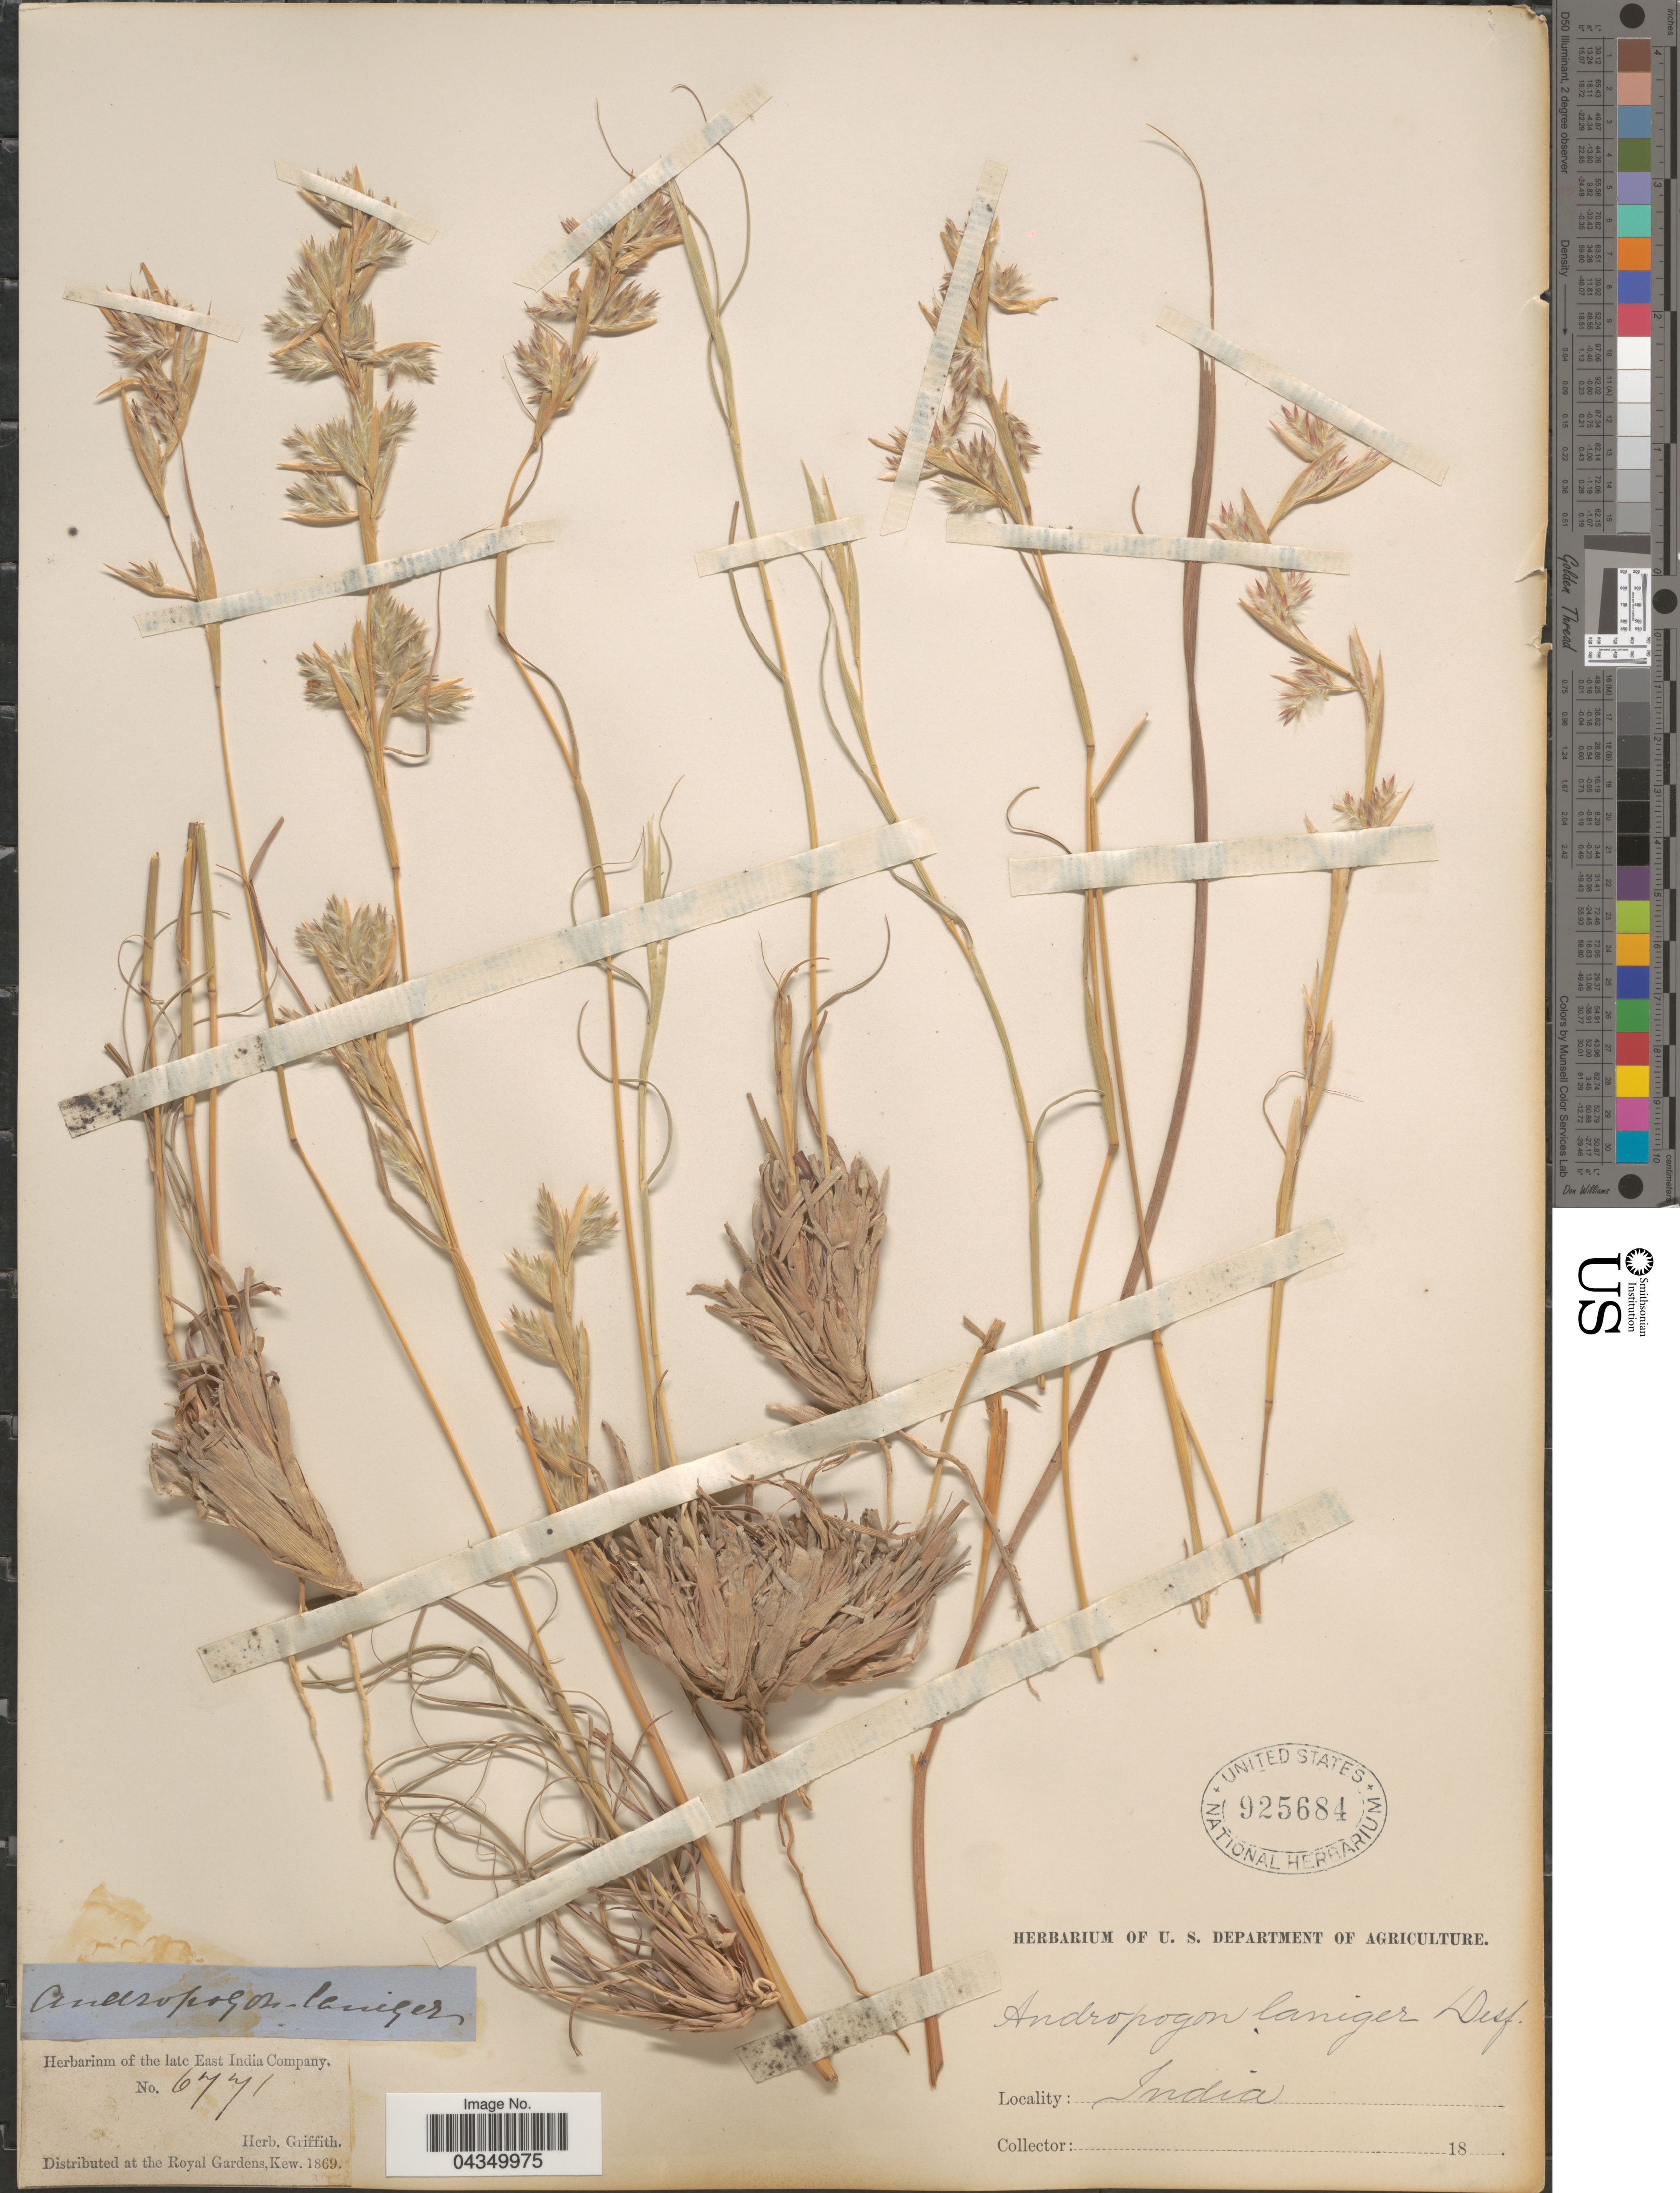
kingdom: Plantae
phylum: Tracheophyta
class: Liliopsida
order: Poales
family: Poaceae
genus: Cymbopogon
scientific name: Cymbopogon iwarancusa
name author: (Jones) Schult.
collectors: ex herb. Griffith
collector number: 6771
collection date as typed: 18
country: India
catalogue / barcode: US 925684